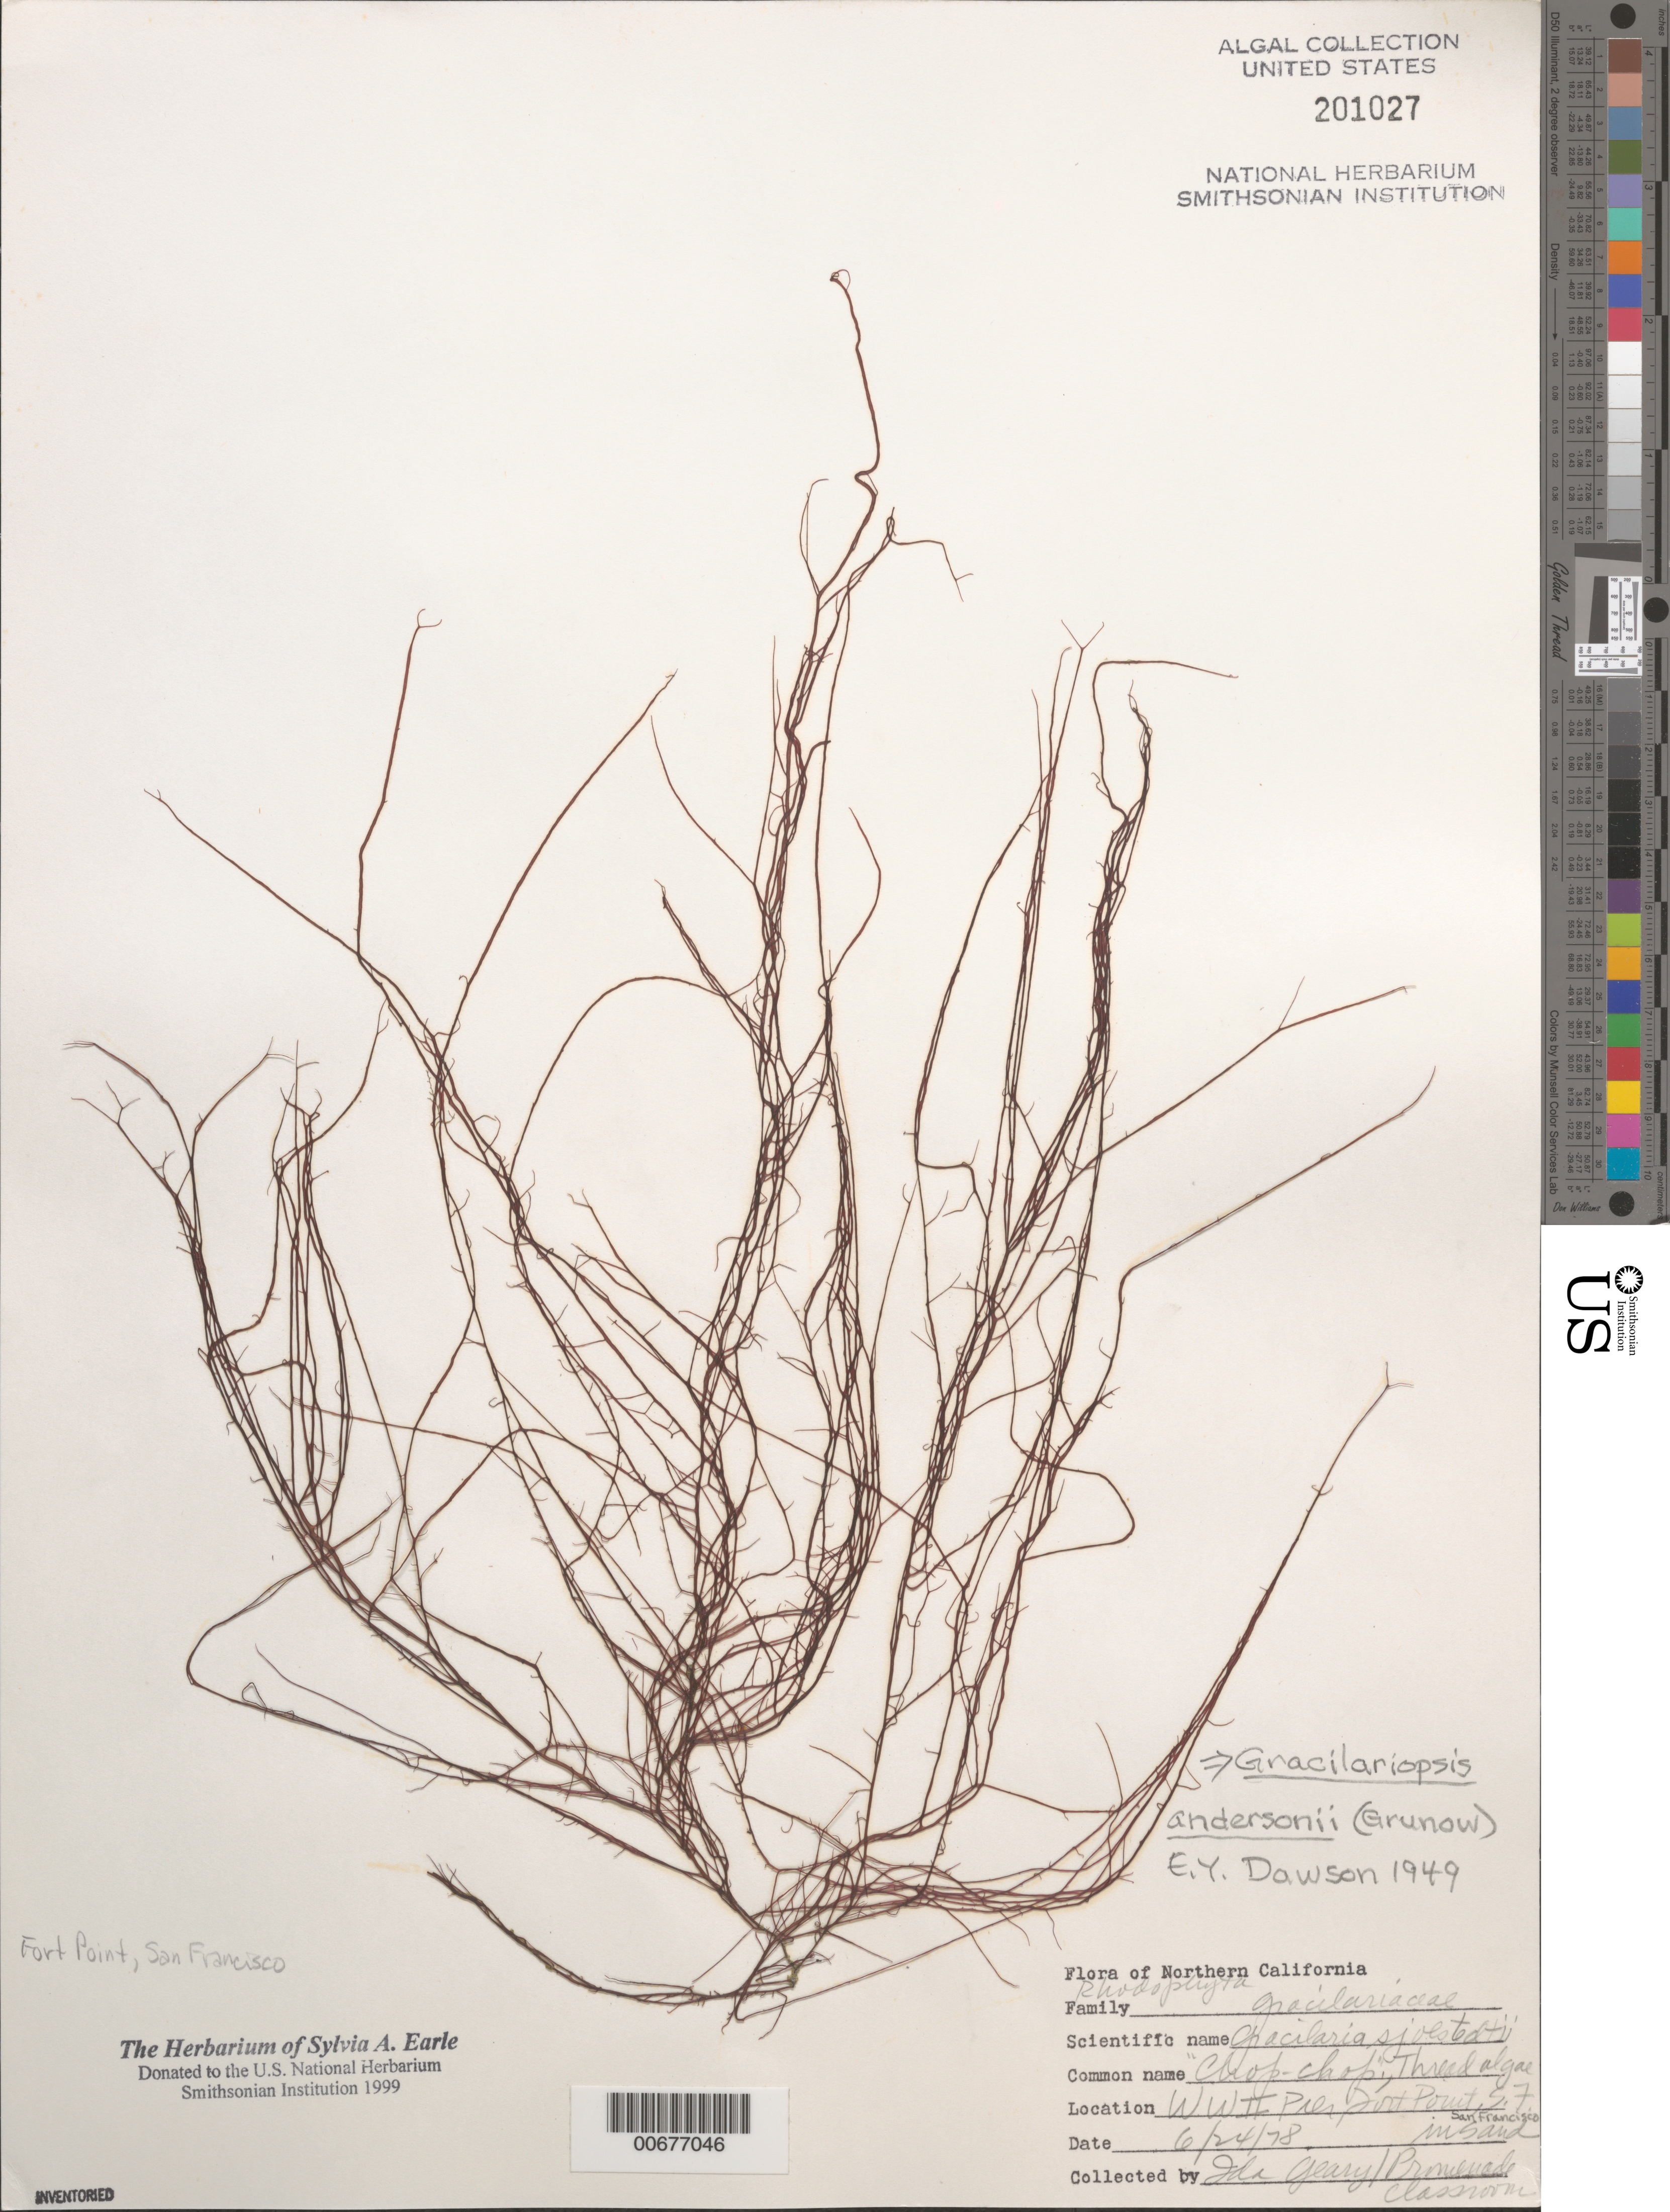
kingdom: Plantae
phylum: Rhodophyta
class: Florideophyceae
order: Gracilariales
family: Gracilariaceae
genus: Gracilariopsis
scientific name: Gracilariopsis andersonii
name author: (Grunow) E.Y. Dawson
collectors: I. Geary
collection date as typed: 24 Jun 1978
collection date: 1978-06-24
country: United States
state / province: California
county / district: San Francisco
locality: San Francisco, Fort Point, World War II Pier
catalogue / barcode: US 201027